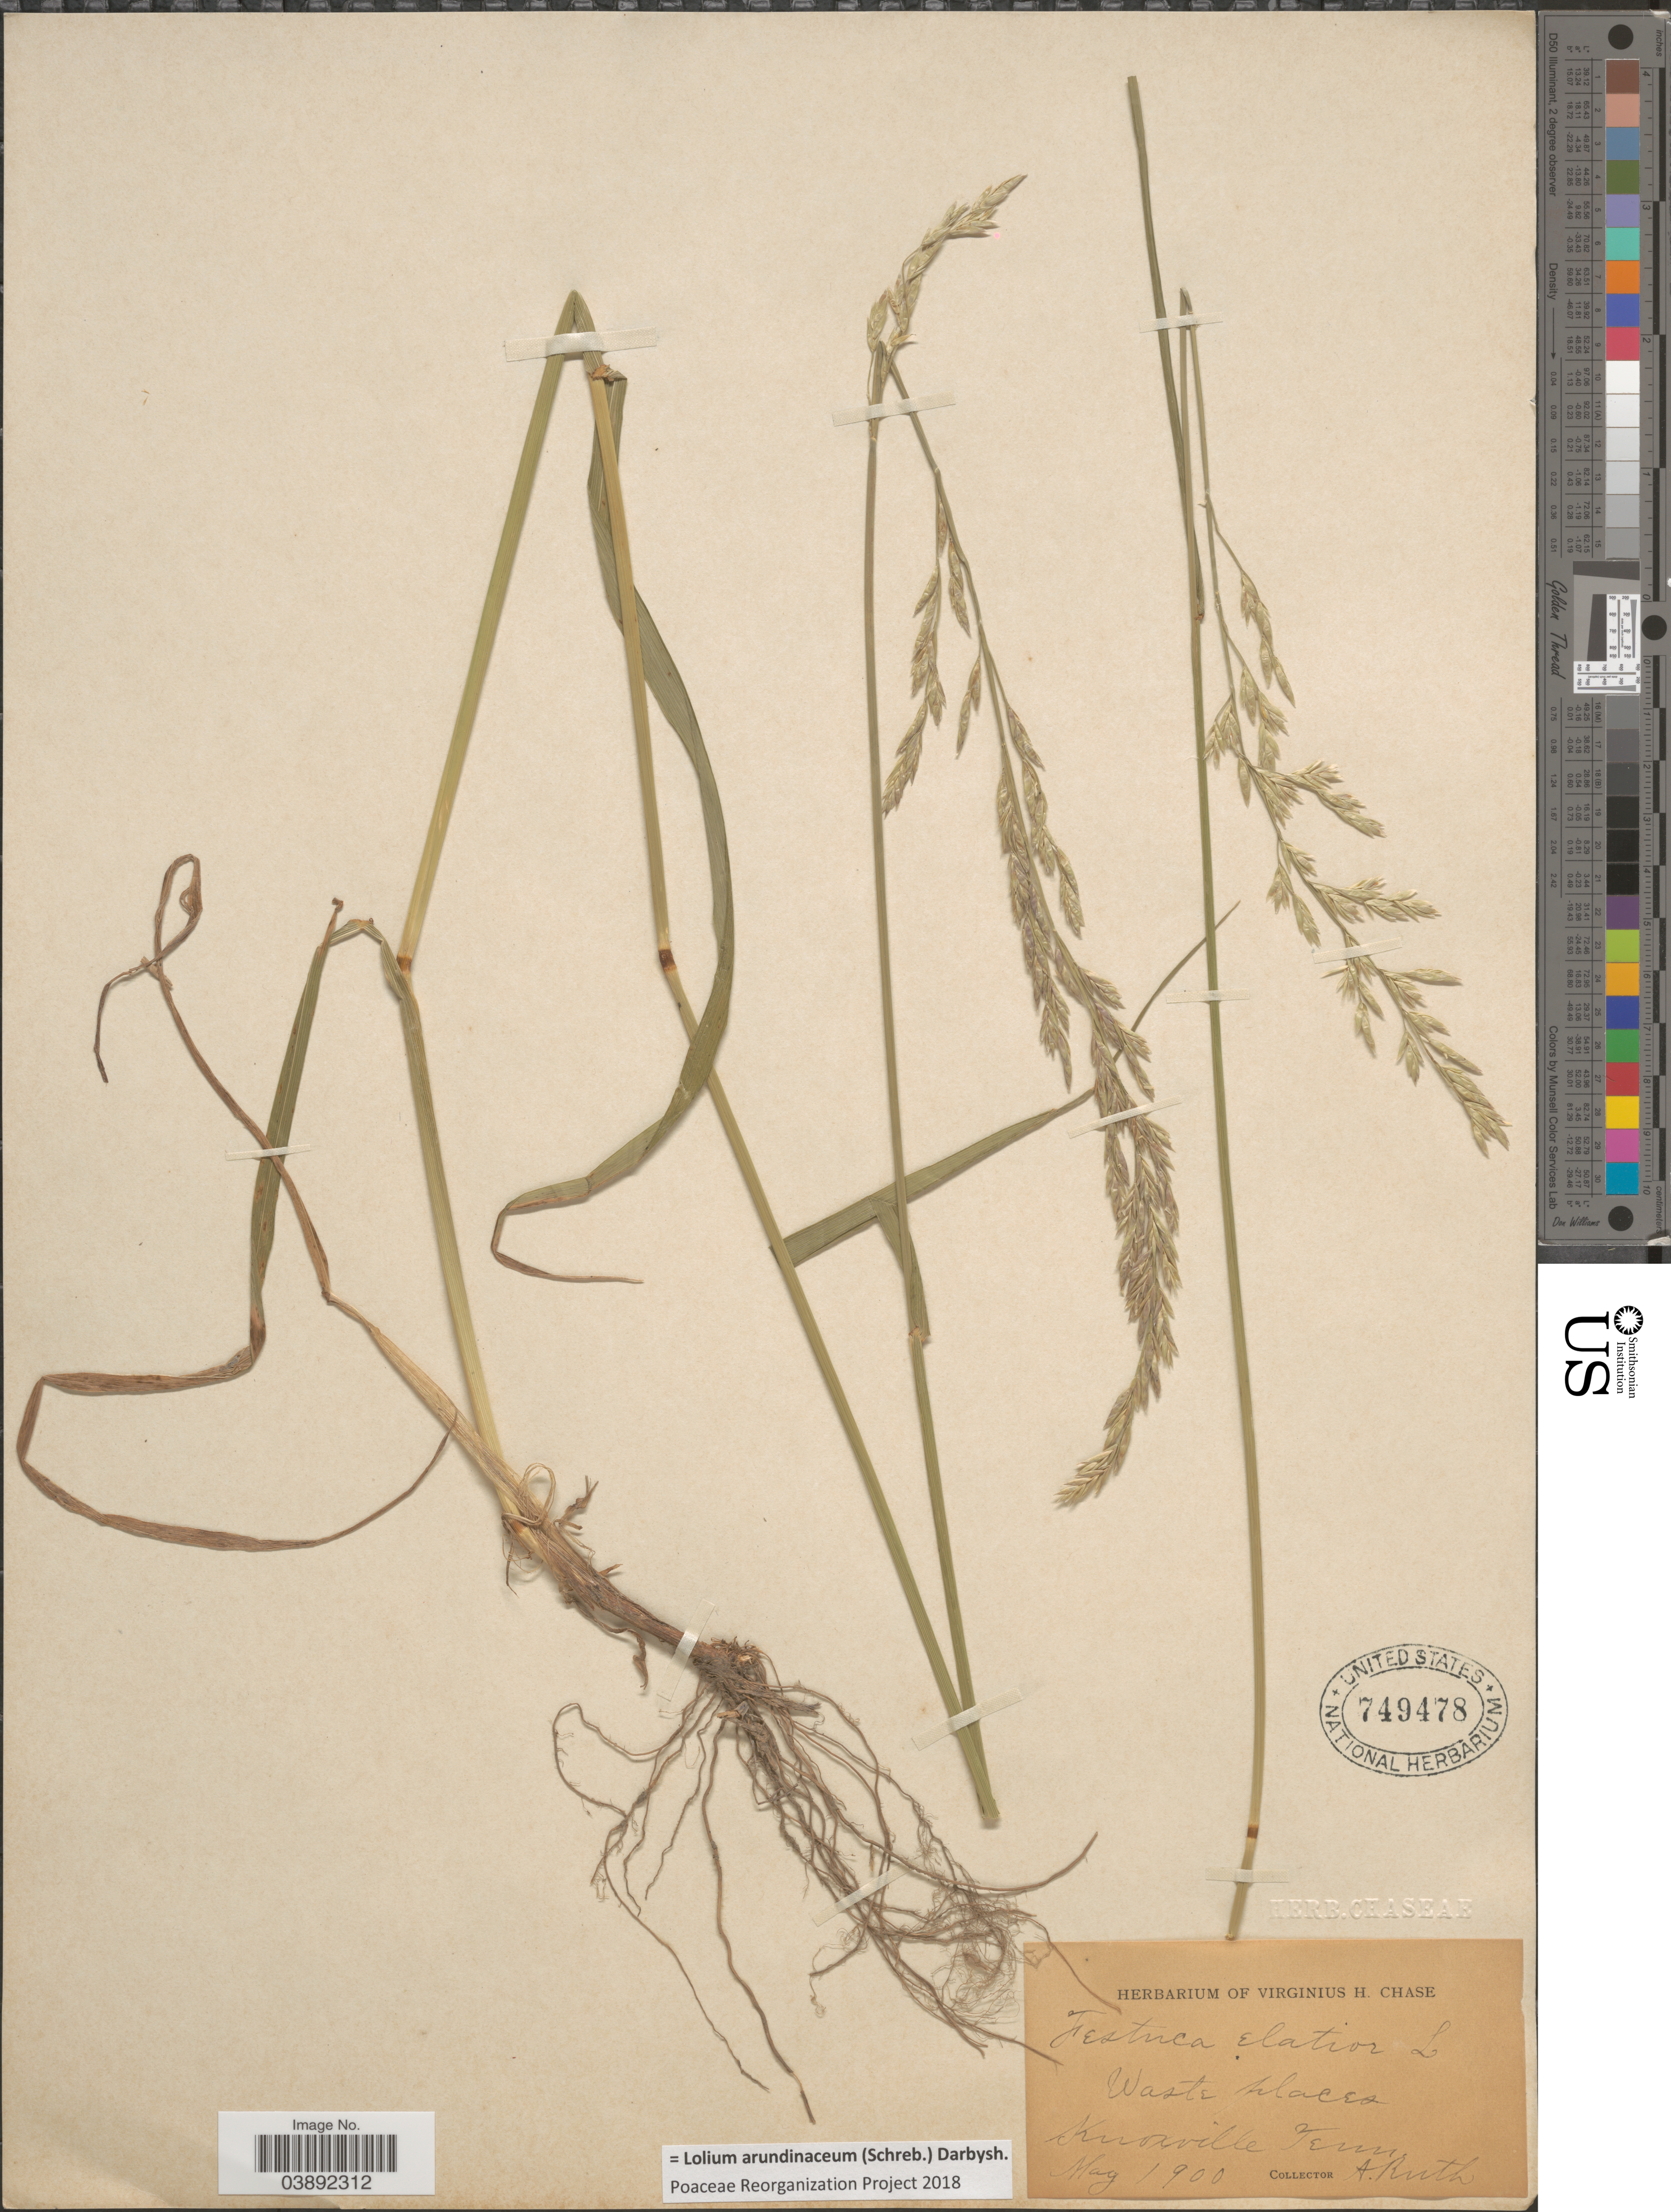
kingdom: Plantae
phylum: Tracheophyta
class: Liliopsida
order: Poales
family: Poaceae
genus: Lolium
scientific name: Lolium arundinaceum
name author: (Schreb.) Darbysh.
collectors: A. Ruth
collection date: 1900-05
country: United States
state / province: Tennessee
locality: Waste places. Knoxville.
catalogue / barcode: US 749478